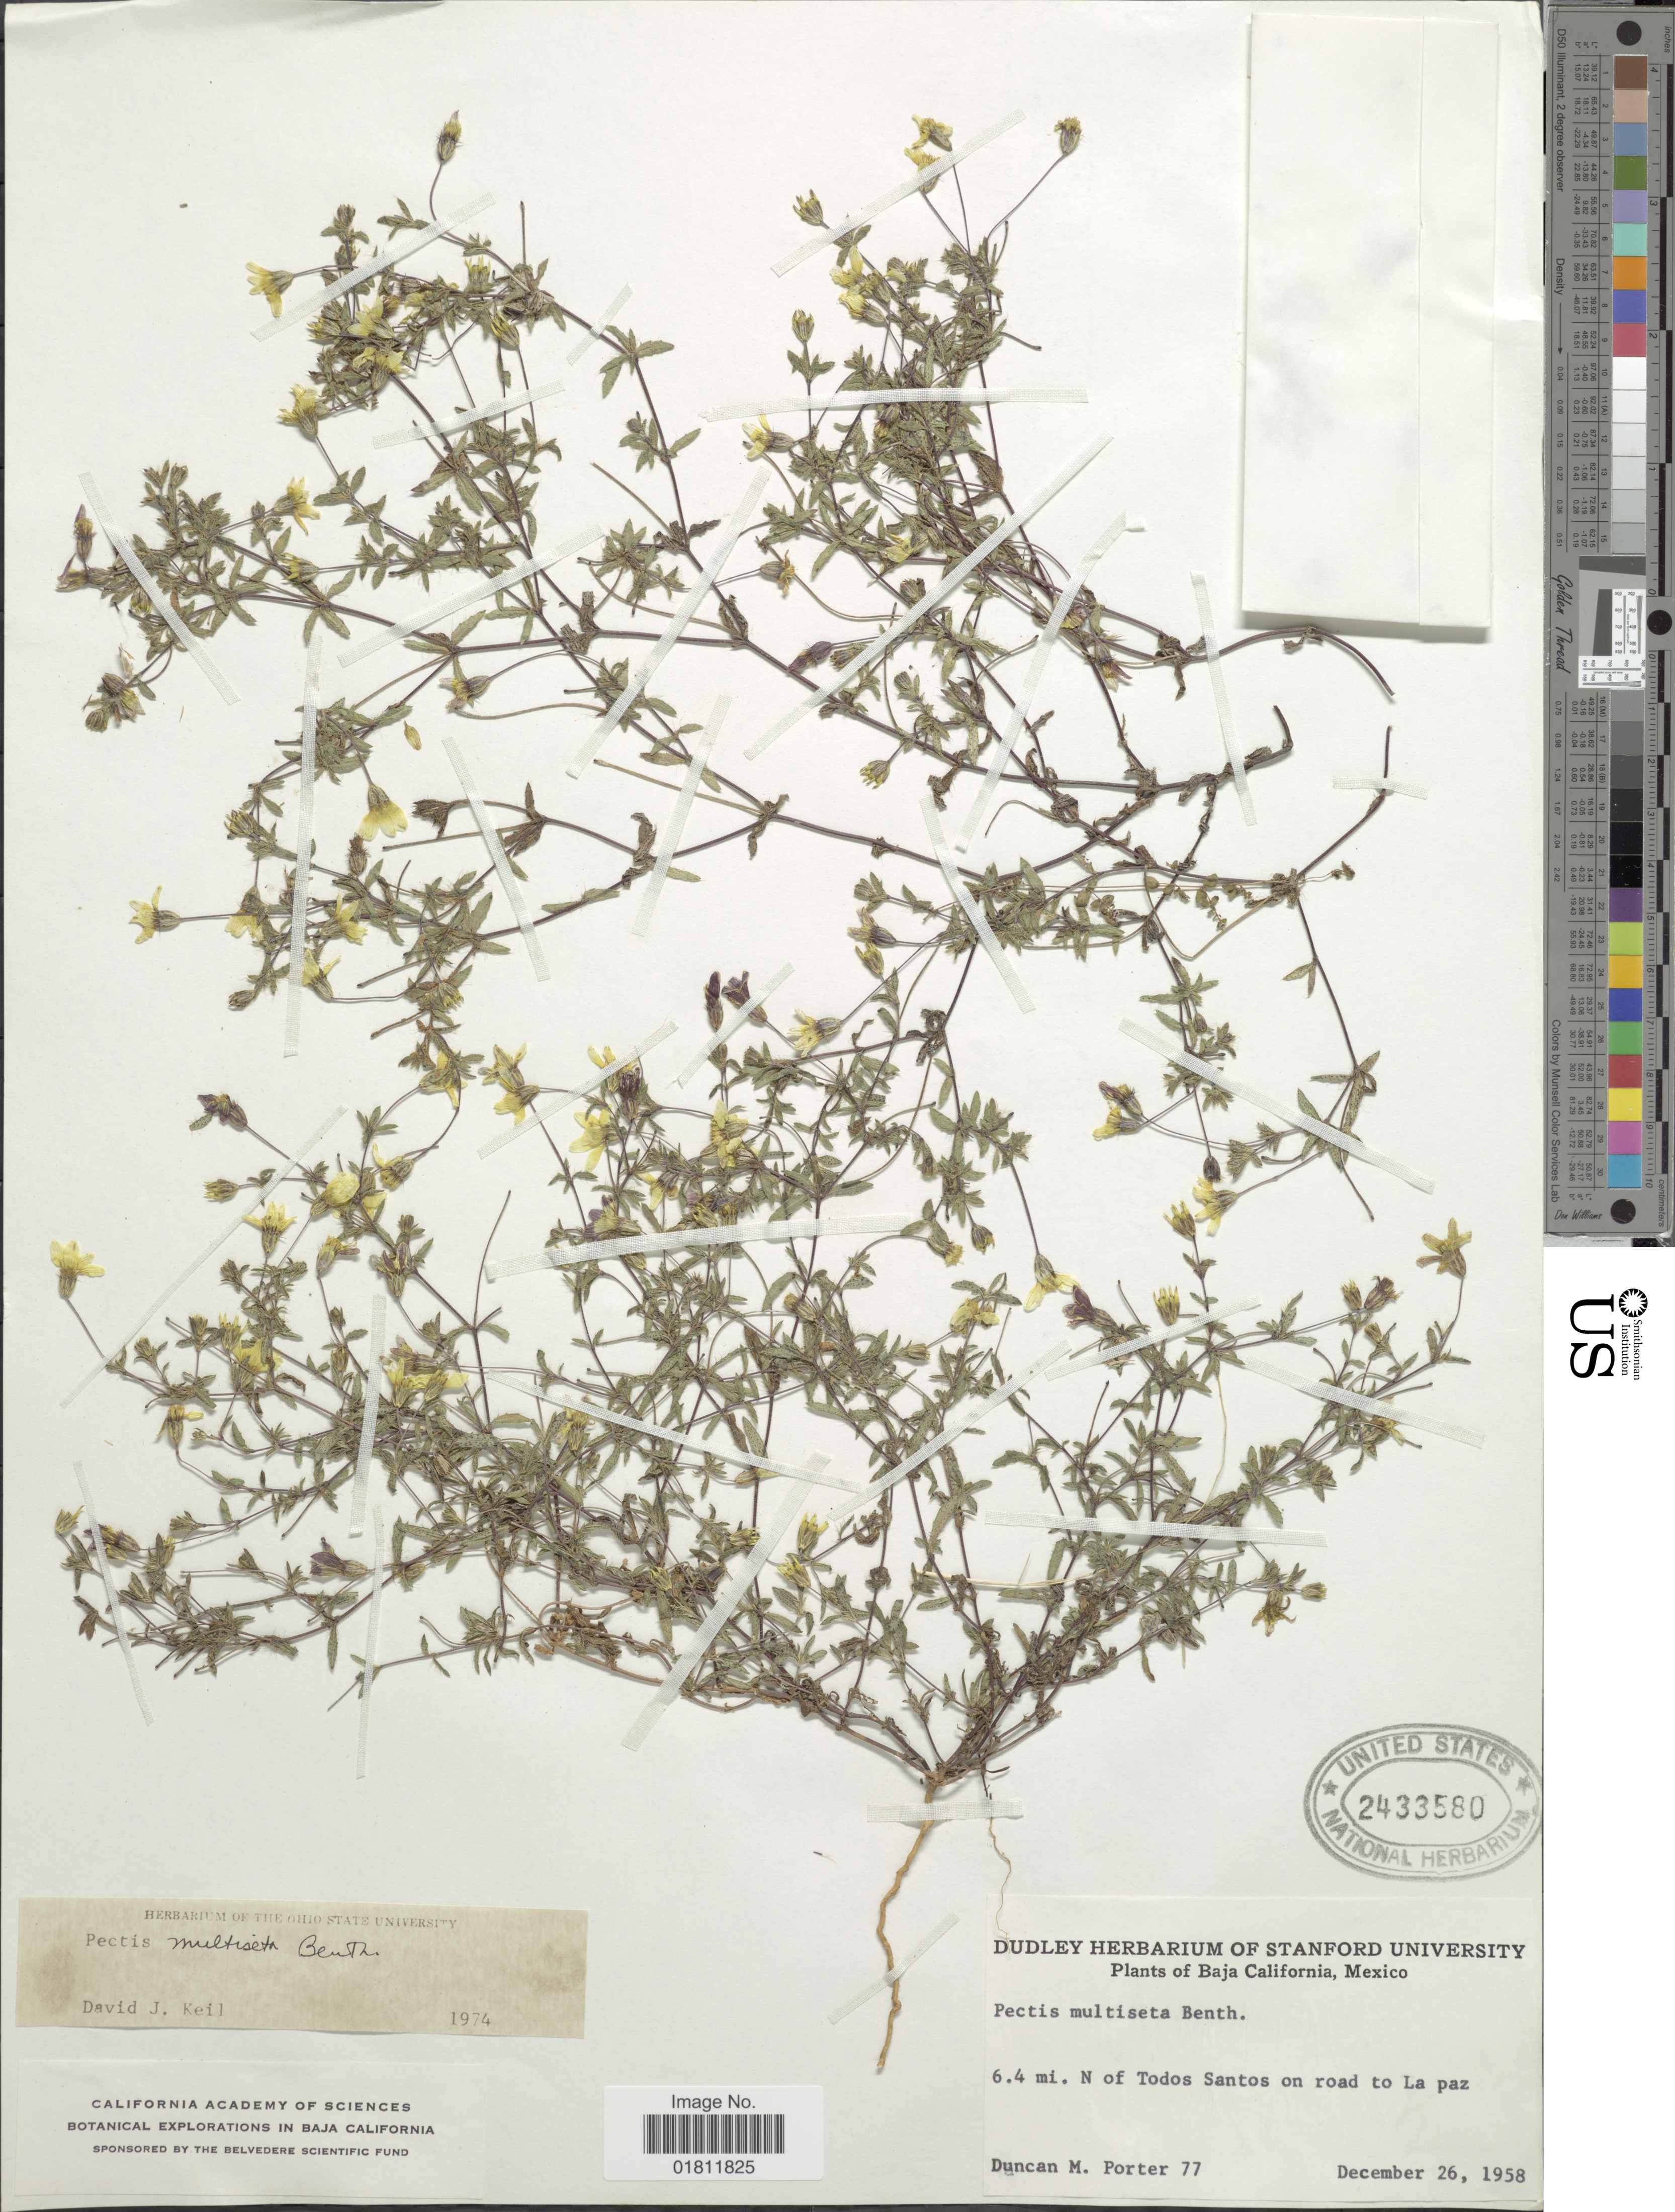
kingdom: Plantae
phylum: Tracheophyta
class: Magnoliopsida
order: Asterales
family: Asteraceae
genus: Pectis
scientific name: Pectis multiceps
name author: Urb.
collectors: D. M. Porter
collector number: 77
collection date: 1958-12-26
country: Mexico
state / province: Baja California Sur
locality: Baja California, Mexico. 6.4 mi. N. of Todos Santos on road to La Paz.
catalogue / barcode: US 2433580